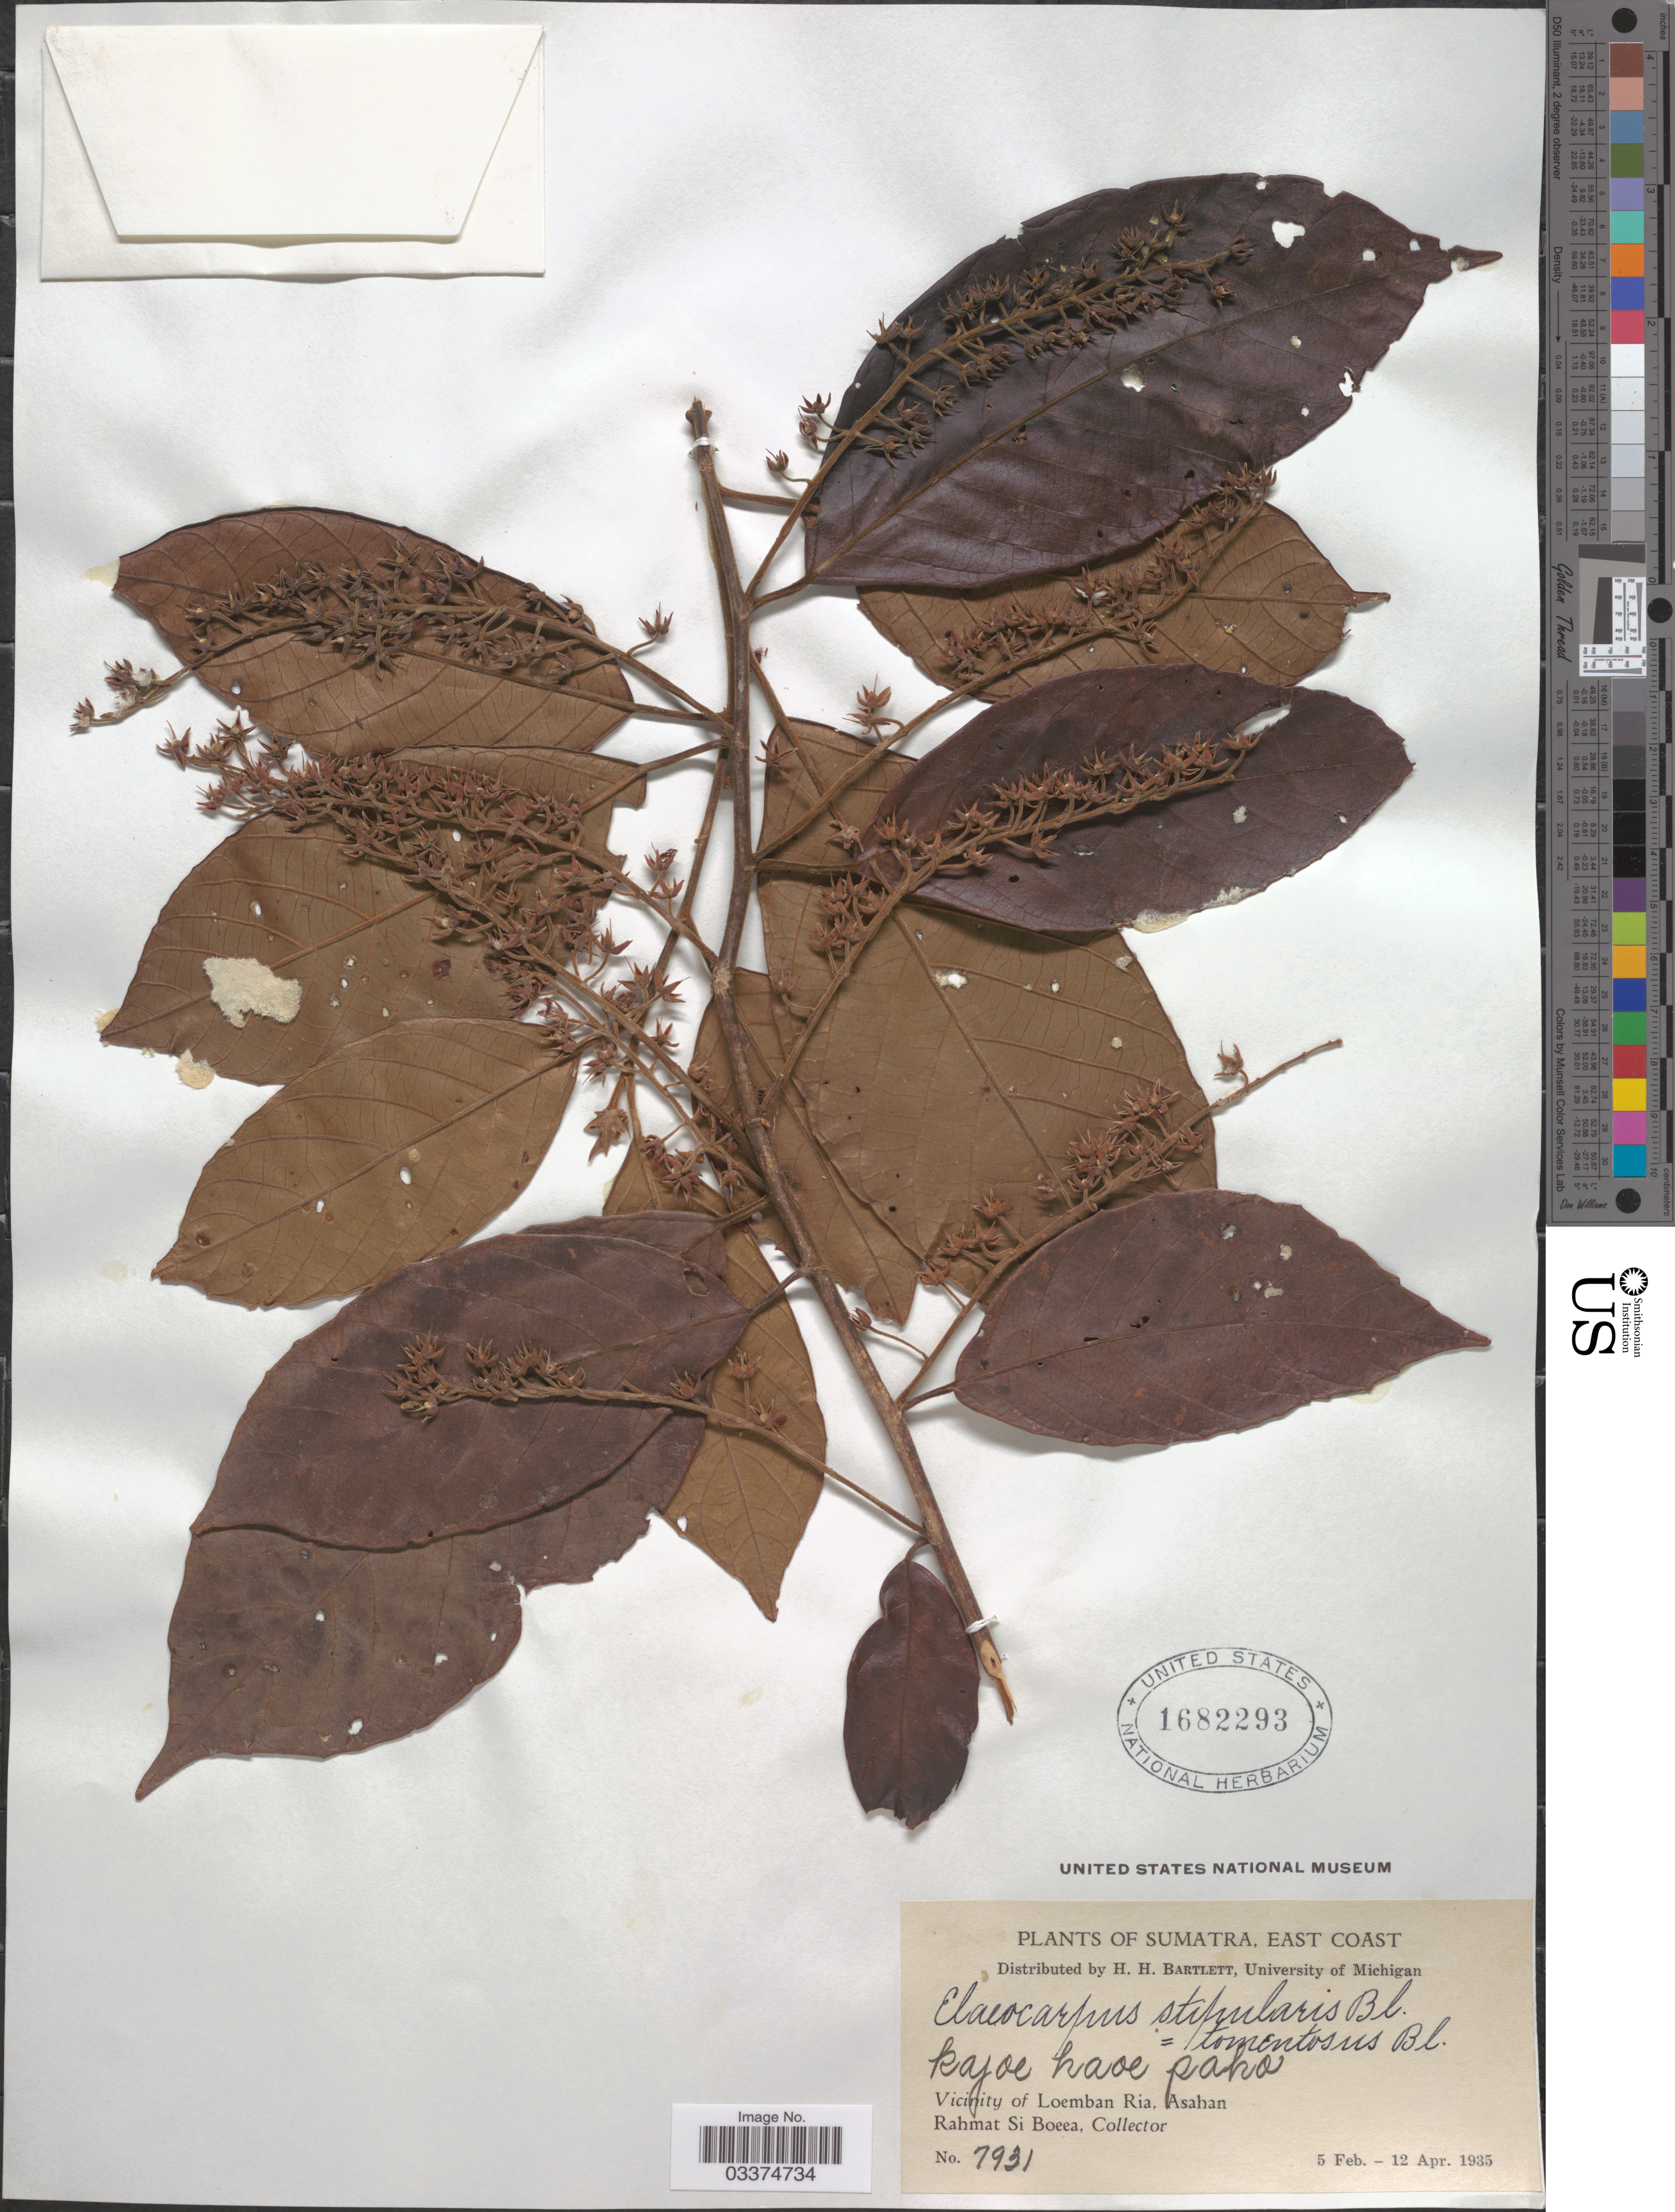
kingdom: Plantae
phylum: Tracheophyta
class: Magnoliopsida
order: Oxalidales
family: Elaeocarpaceae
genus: Elaeocarpus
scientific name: Elaeocarpus stipularis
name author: Blume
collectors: Rahmat Si Boeea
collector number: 7931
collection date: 1935-02-05/1935-04-12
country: Indonesia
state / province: Sumatra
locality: East Coast. Vicinity of Loemban Ria, Asahan.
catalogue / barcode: US 1682293